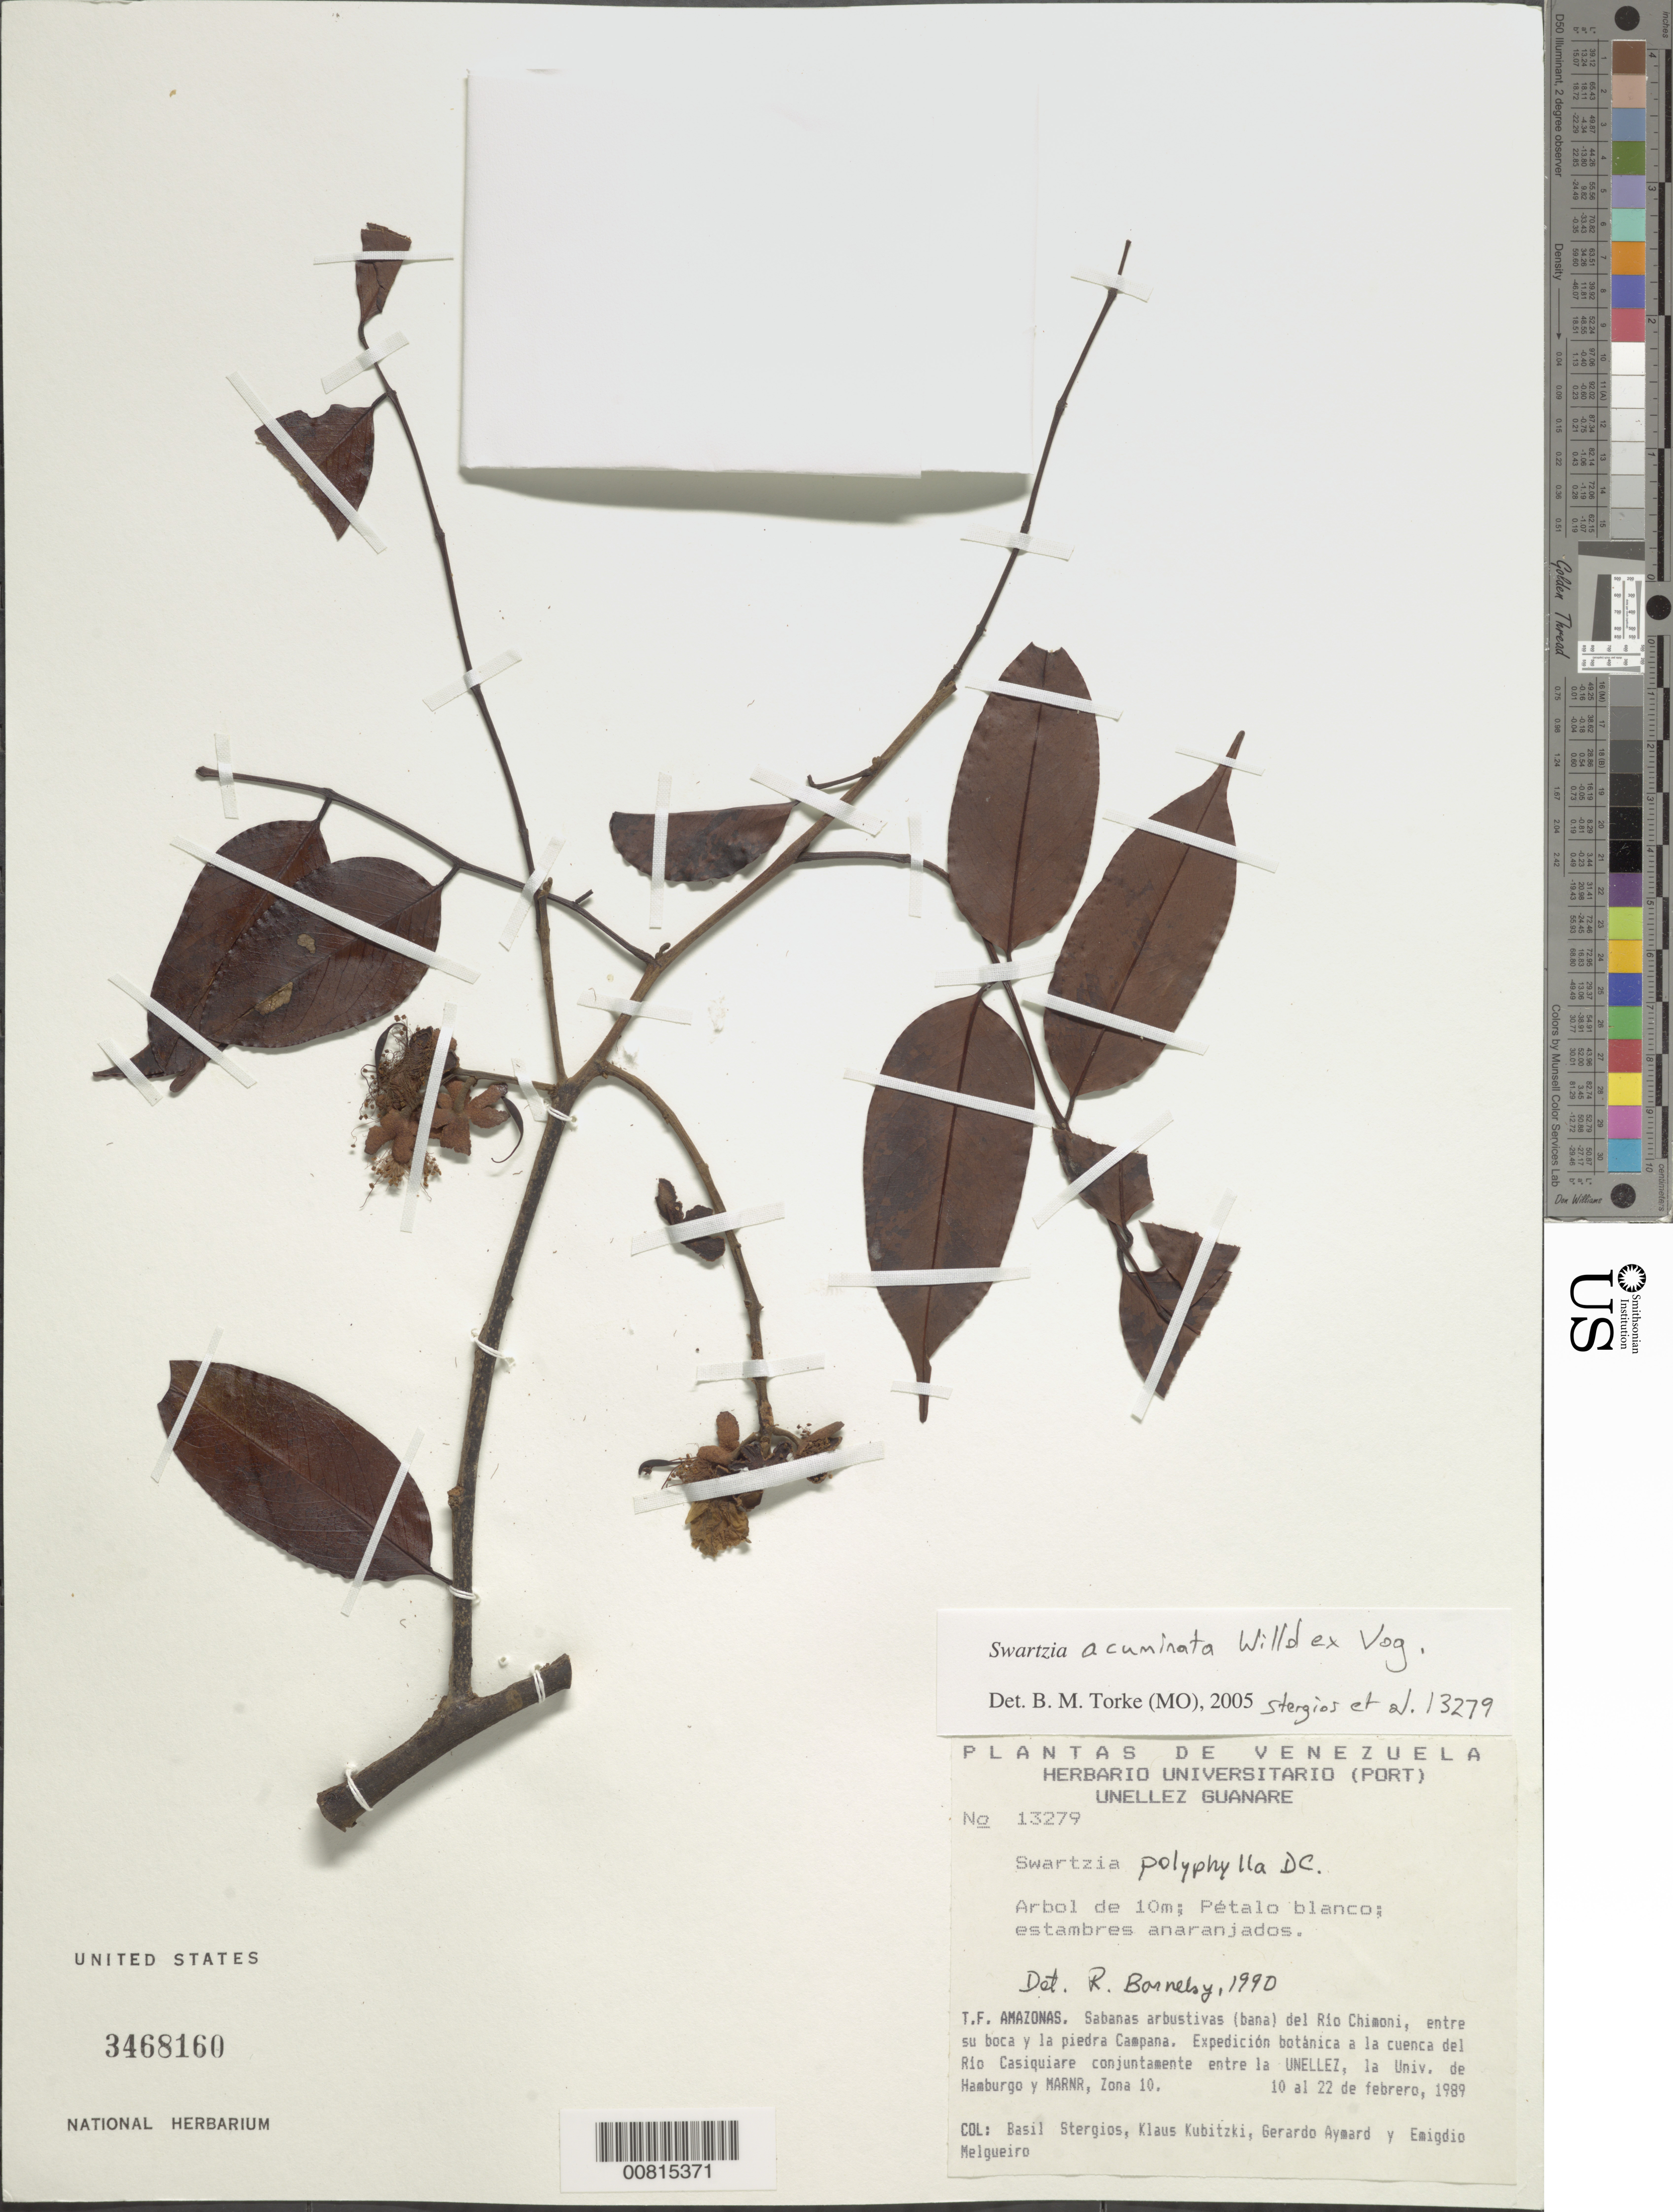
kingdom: Plantae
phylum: Tracheophyta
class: Magnoliopsida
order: Fabales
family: Fabaceae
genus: Swartzia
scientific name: Swartzia acuminata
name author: Willd. ex Vogel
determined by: Torke, B. M., (MO)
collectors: B. G. Stergios, K. Kubitzki, G. A. Aymard & E. Melgueiro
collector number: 13279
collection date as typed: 10-Feb-89 to 22-Feb-89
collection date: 1989-02-10/1989-02-22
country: Venezuela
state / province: Amazonas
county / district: Río Negro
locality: Río Chimoni, entre su boca y la piedra Campana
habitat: Sabana arbustivas del río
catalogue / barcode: US 3468160